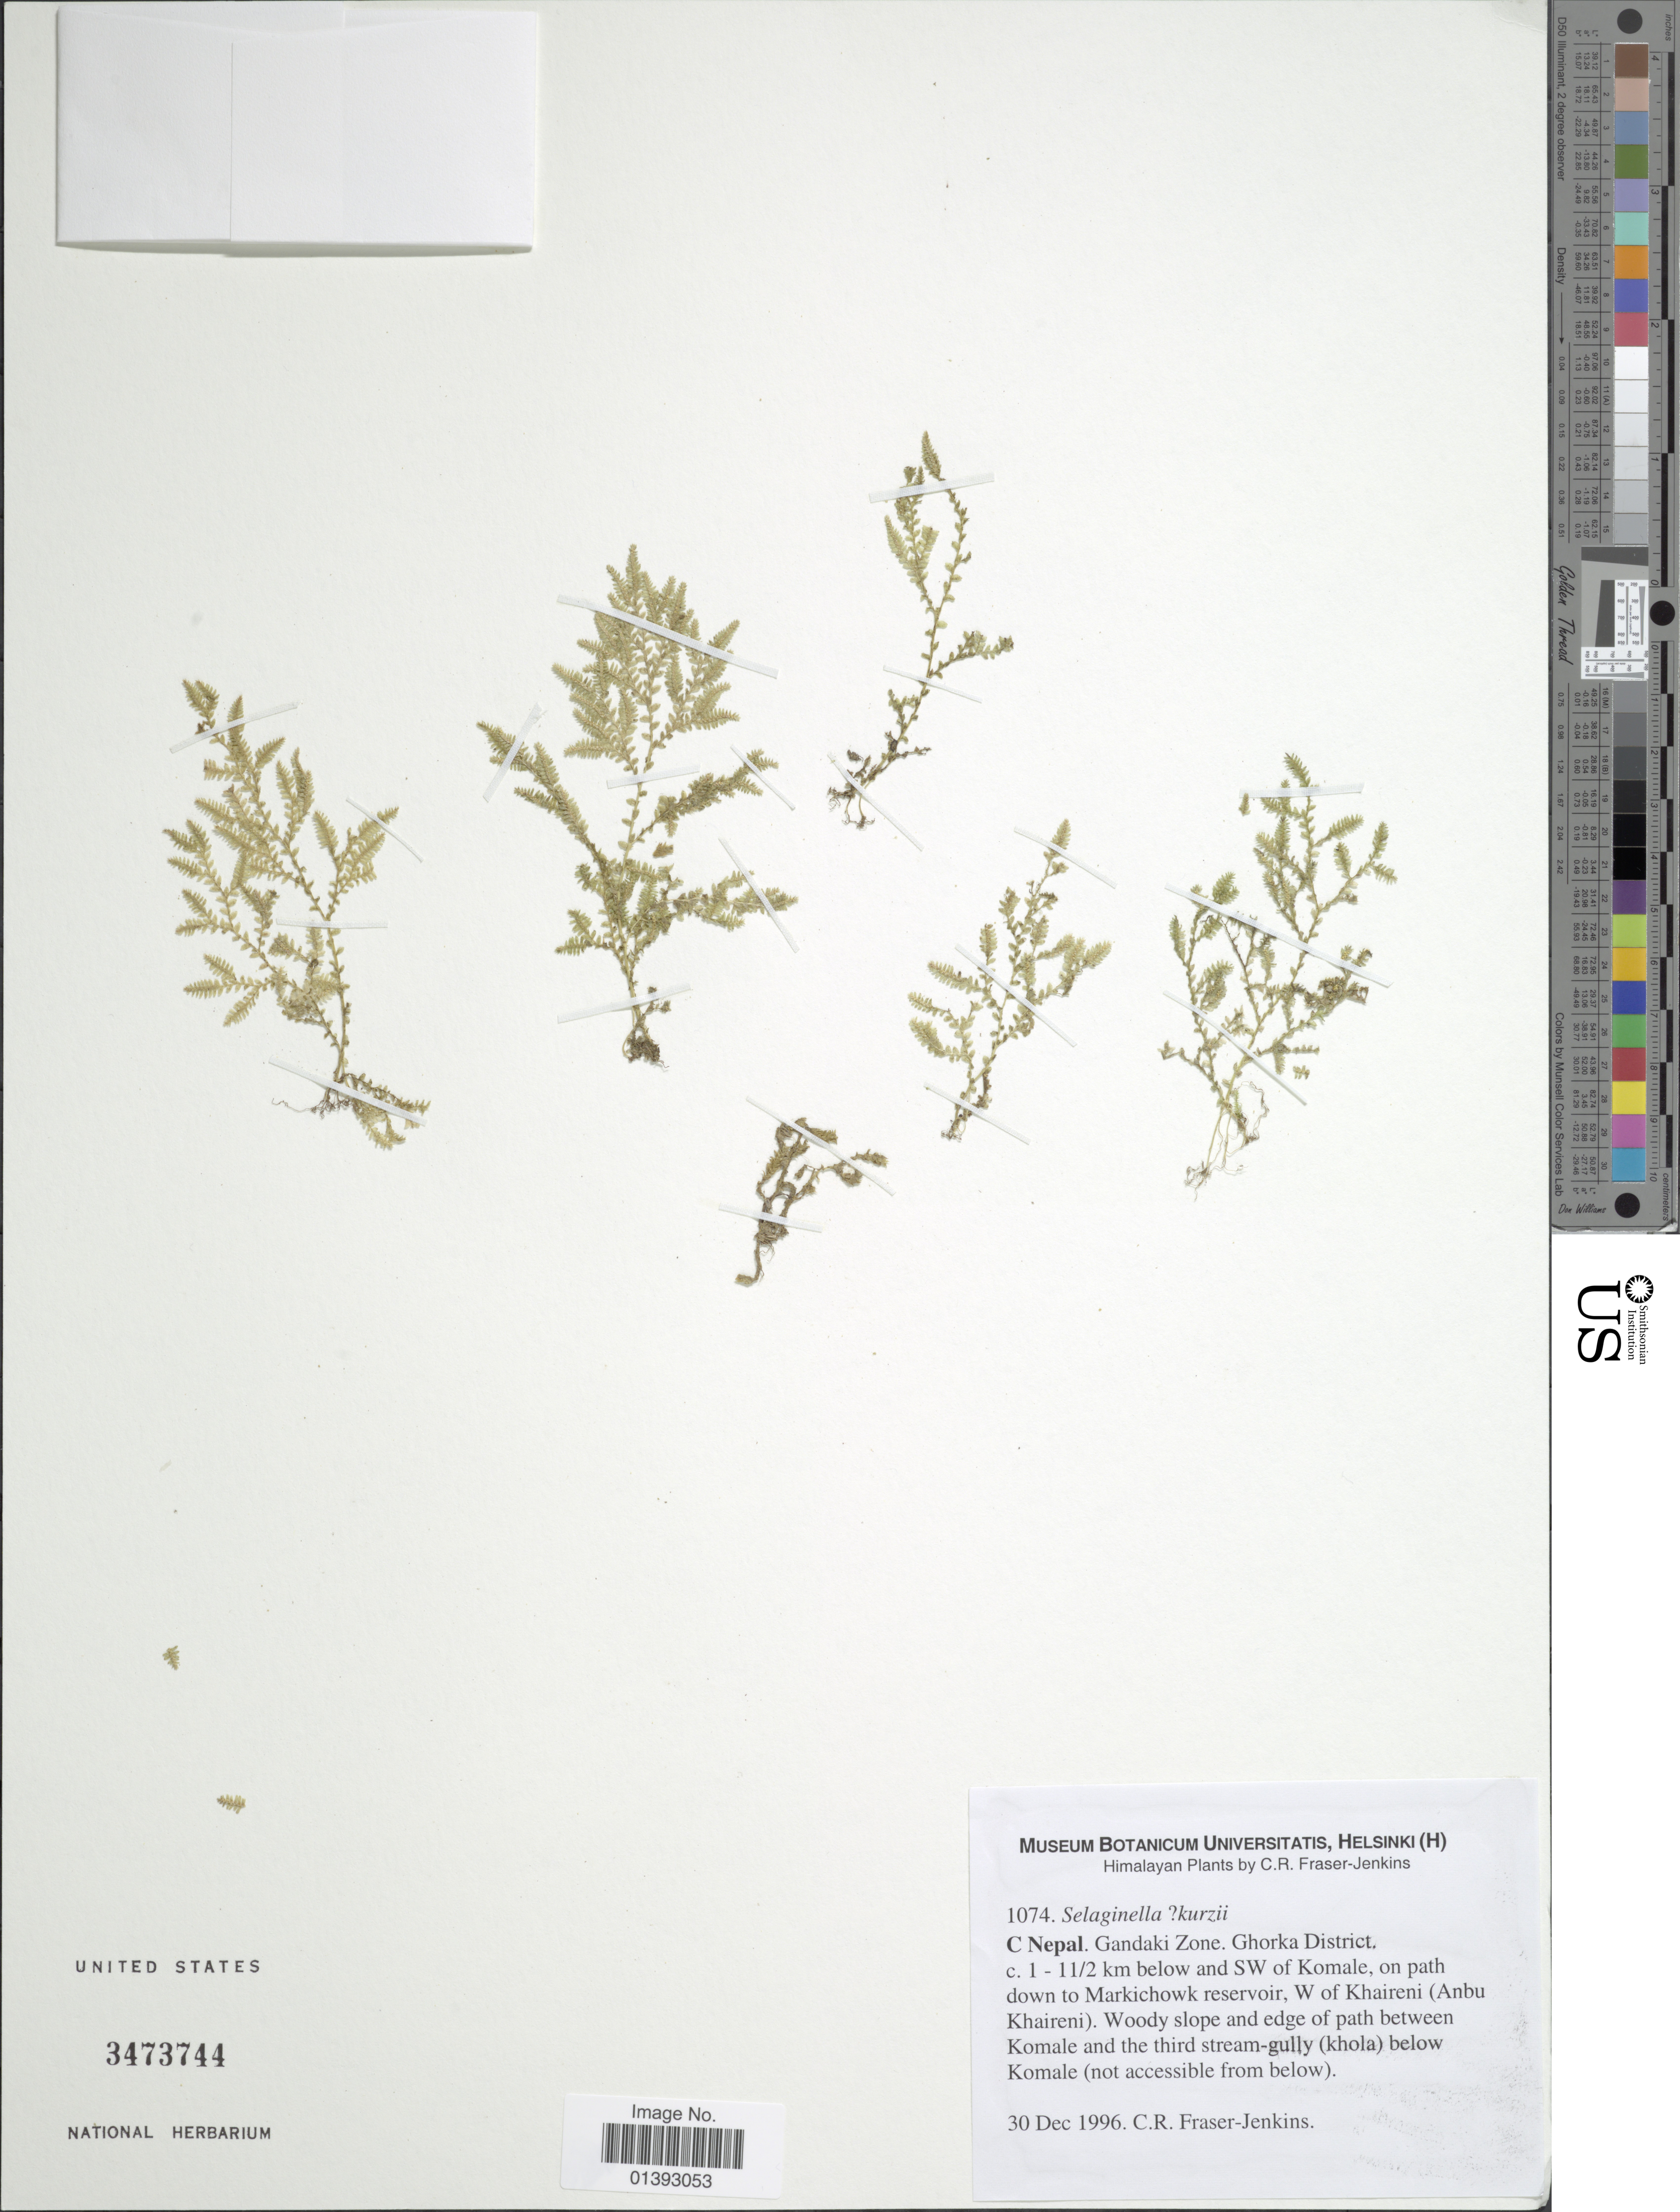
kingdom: Plantae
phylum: Tracheophyta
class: Lycopodiopsida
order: Selaginellales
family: Selaginellaceae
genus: Selaginella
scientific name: Selaginella kurzii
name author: Baker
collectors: C. R. Fraser-Jenkins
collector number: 1074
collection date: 1996-12-30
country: Nepal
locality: C. Nepal Gandaki Zone, Ghorka District, c. 1-1 ½km below and SW of Komale, on path down to Markichowk reservoir, W of Khaireni(Anbu Khaireni) woody slope and edge of path between Komale and the third stream-gully(khola) below Komale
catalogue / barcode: US 3473744